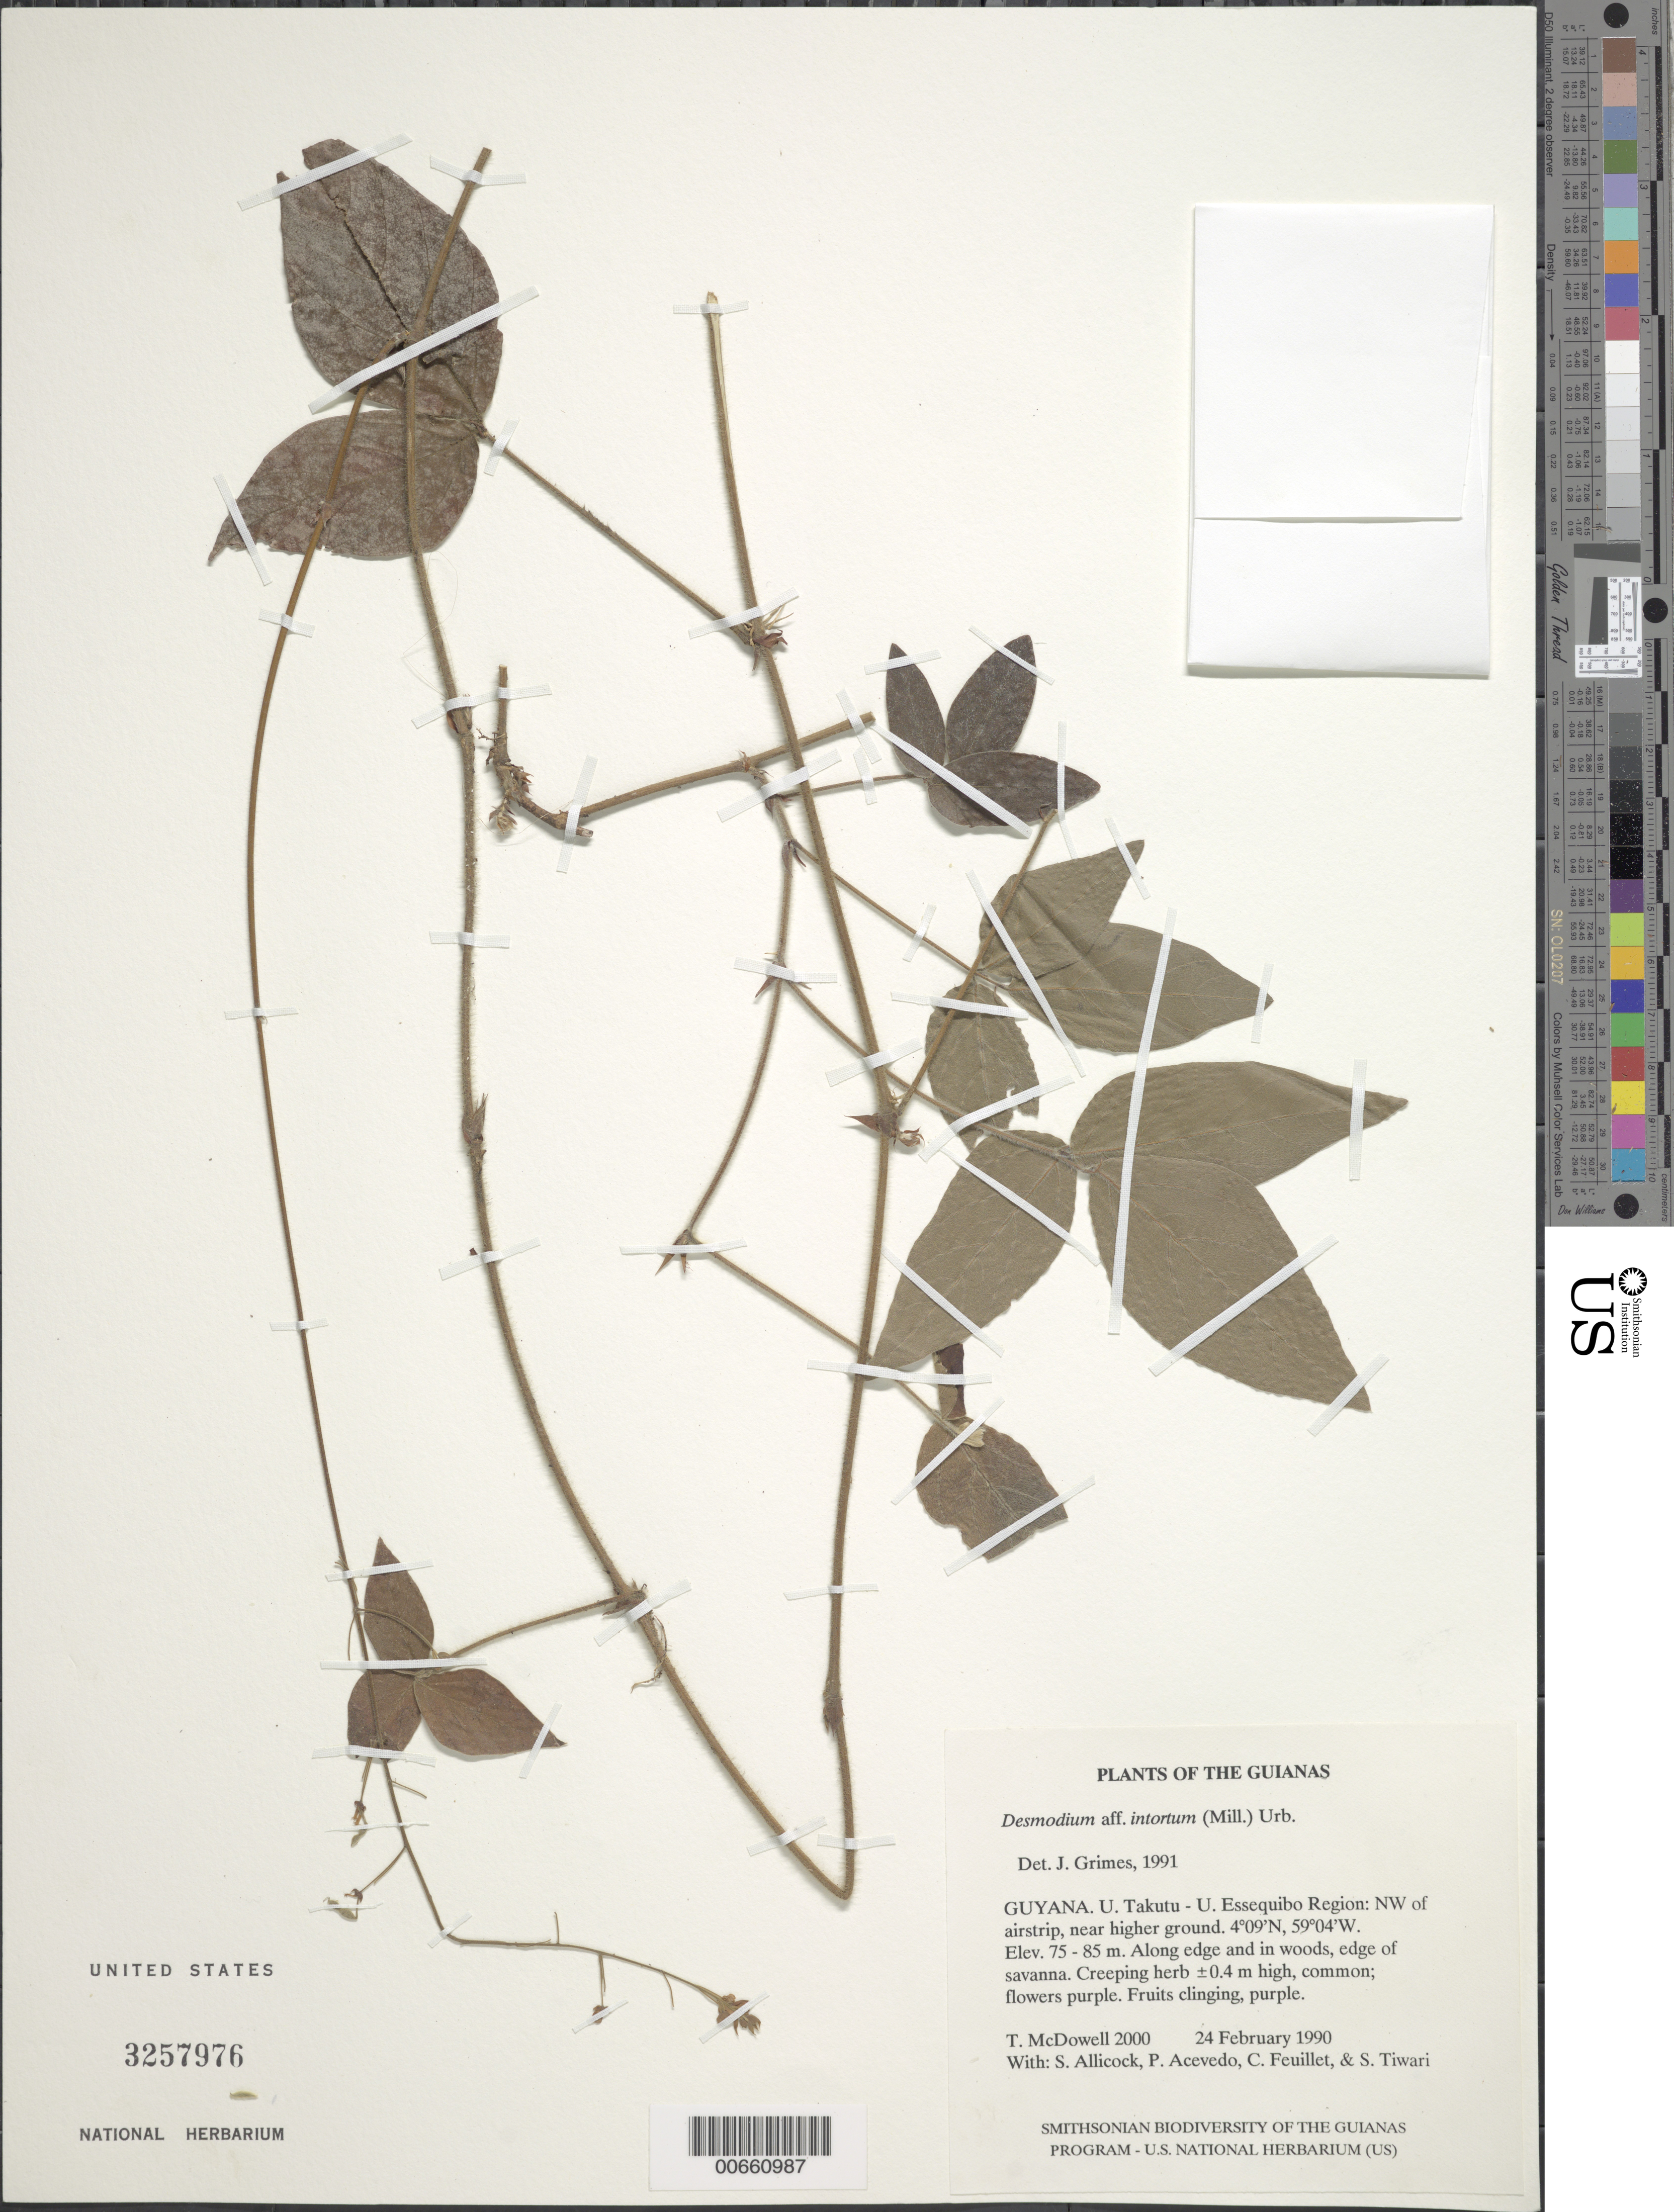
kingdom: Plantae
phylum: Tracheophyta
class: Magnoliopsida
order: Fabales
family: Fabaceae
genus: Desmodium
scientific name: Desmodium intortum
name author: (Mill.) Urb.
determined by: Grimes, J.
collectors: T. McDowell, S. Allicock, P. Acevedo-Rodr., C. Feuillet & S. Tiwari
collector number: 2000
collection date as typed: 24 February 1990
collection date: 1990-02-24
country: Guyana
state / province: U. Takutu-U. Essequibo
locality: Surama Village, NW of airstrip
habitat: Along edge and in woods on higher ground, edge of savanna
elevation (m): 75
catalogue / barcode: US 3257976